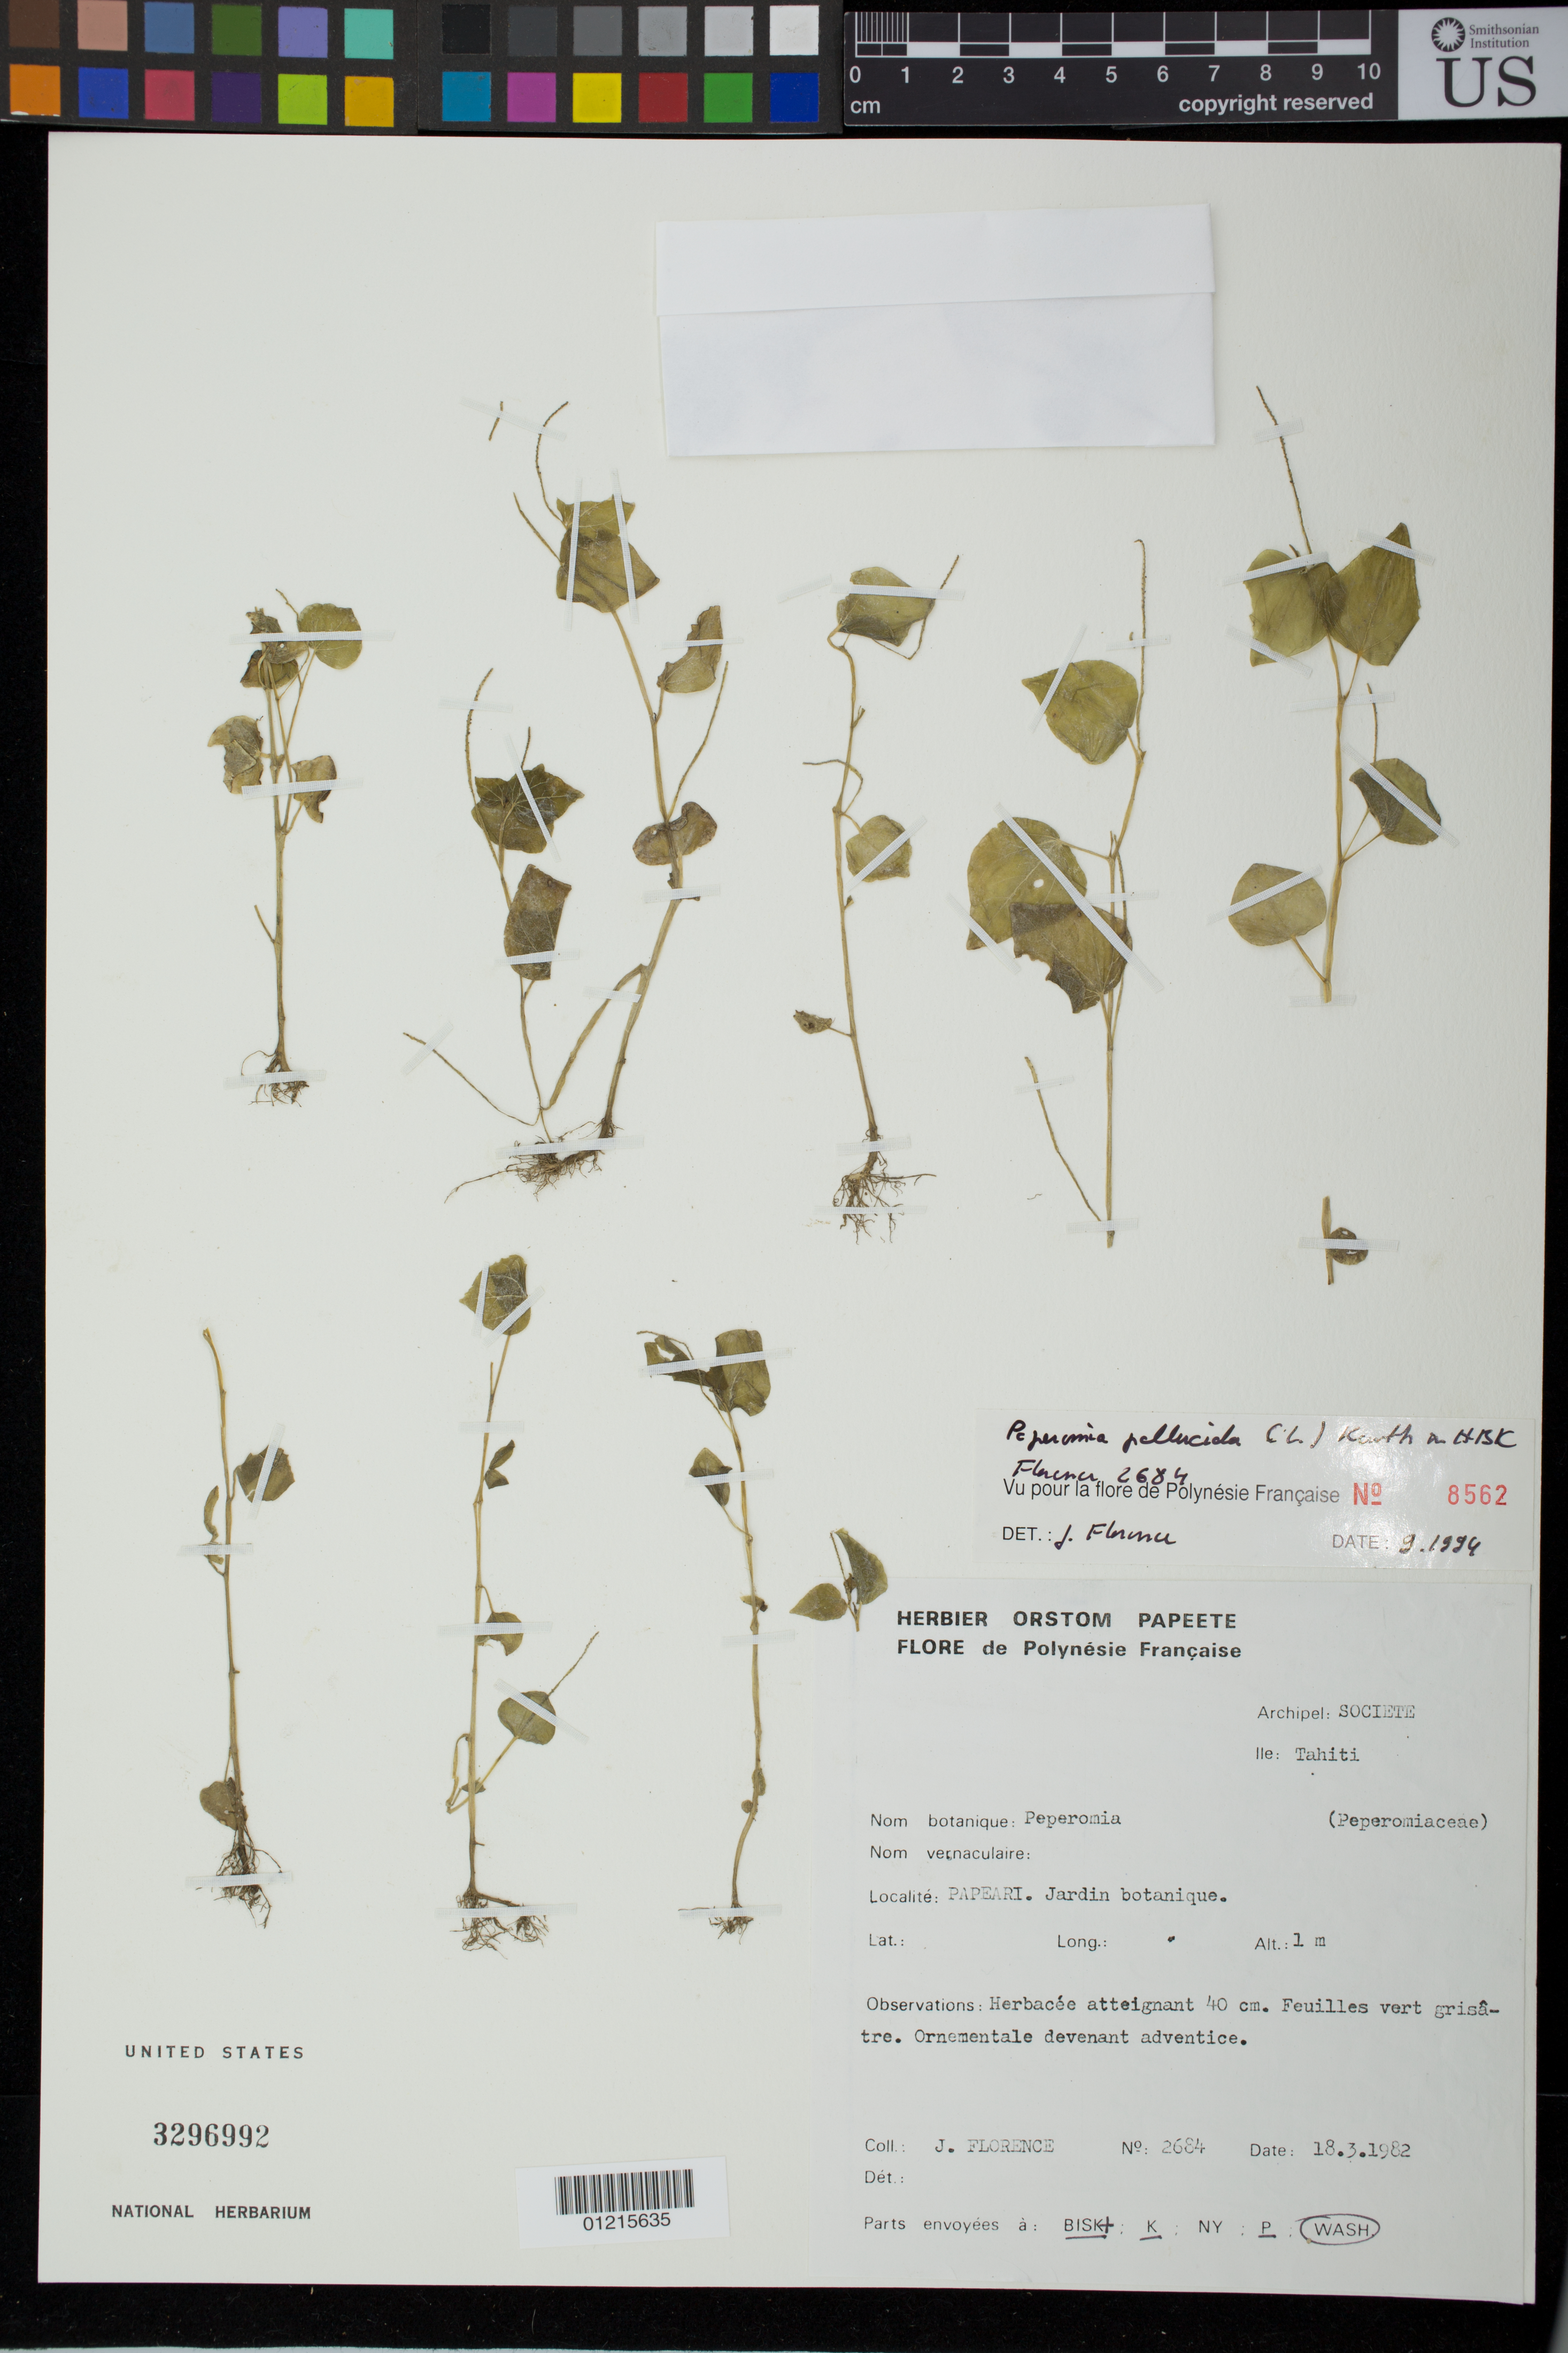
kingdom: Plantae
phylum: Tracheophyta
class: Magnoliopsida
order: Piperales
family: Piperaceae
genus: Peperomia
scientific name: Peperomia pellucida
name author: (L.) Kunth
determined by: Florence, J.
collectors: J. Florence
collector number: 2684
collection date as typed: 18 Mar 1982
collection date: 1982-03-18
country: French Polynesia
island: Tahiti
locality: Papeari, Jardin botanique.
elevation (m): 1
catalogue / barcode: US 3296992